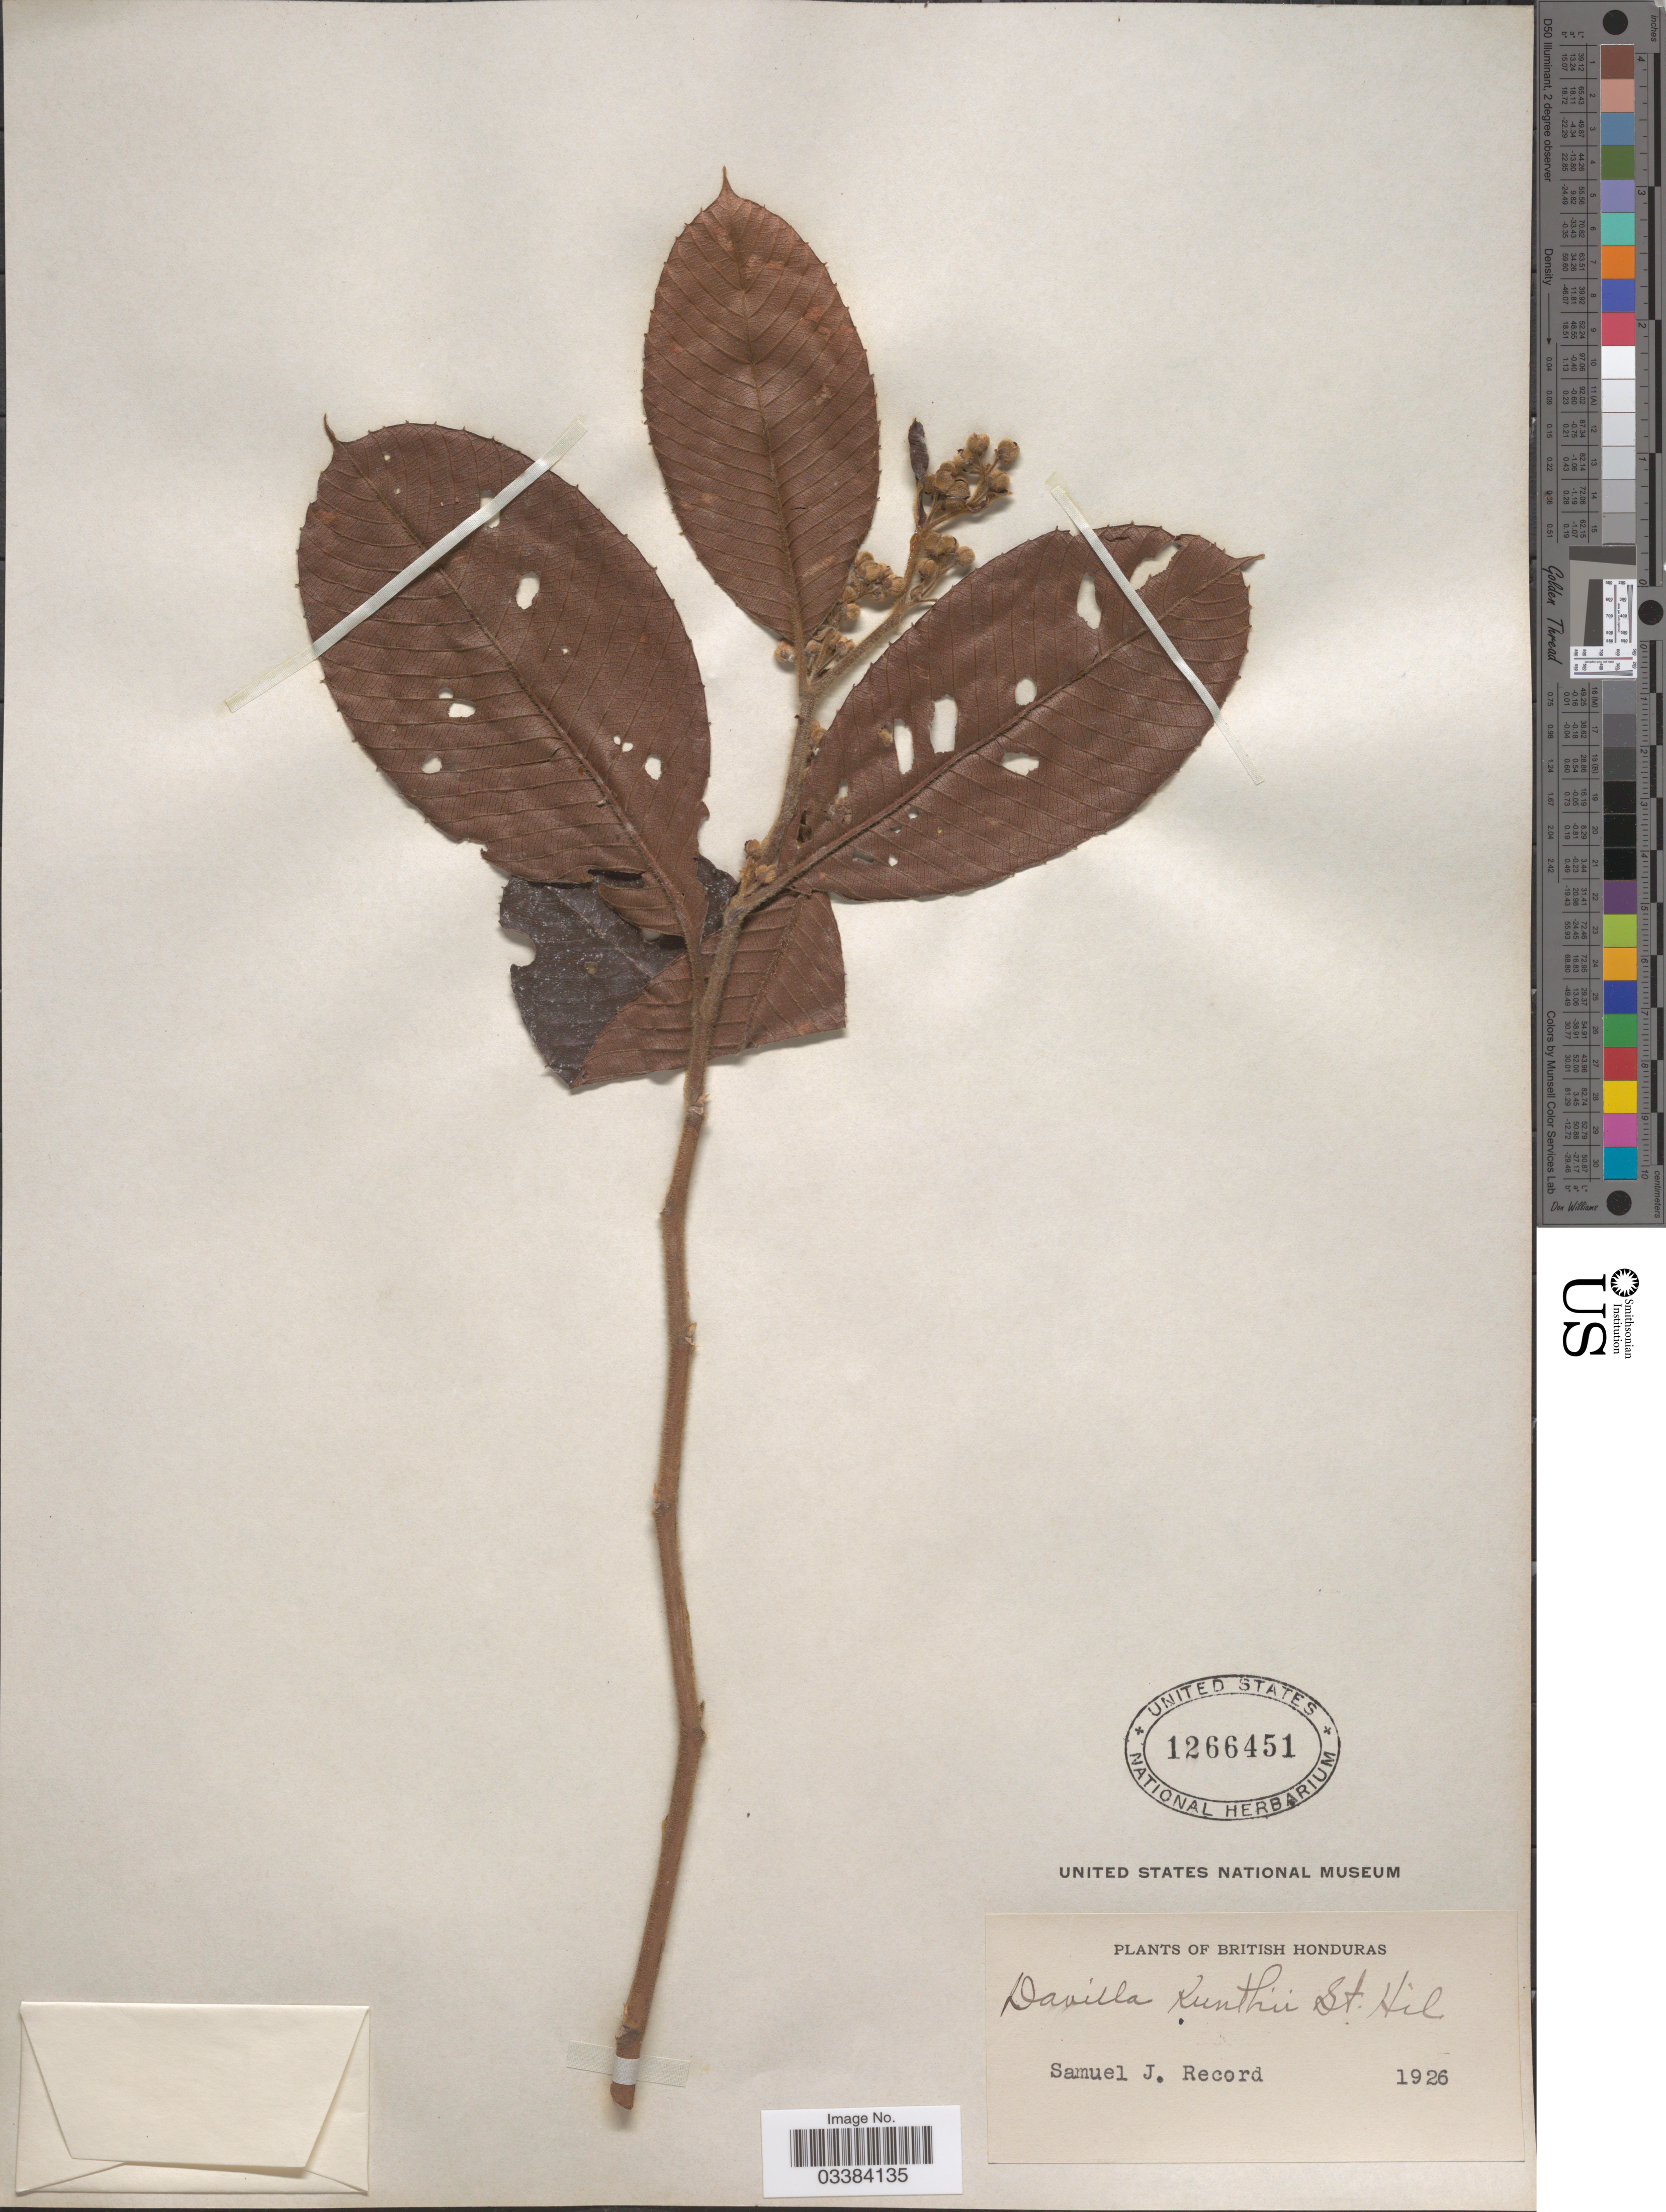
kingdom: Plantae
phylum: Tracheophyta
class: Magnoliopsida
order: Dilleniales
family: Dilleniaceae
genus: Davilla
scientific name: Davilla kunthii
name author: A. St.-Hil.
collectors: S. J. Record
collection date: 1926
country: Belize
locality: British Honduras.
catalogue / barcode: US 1266451